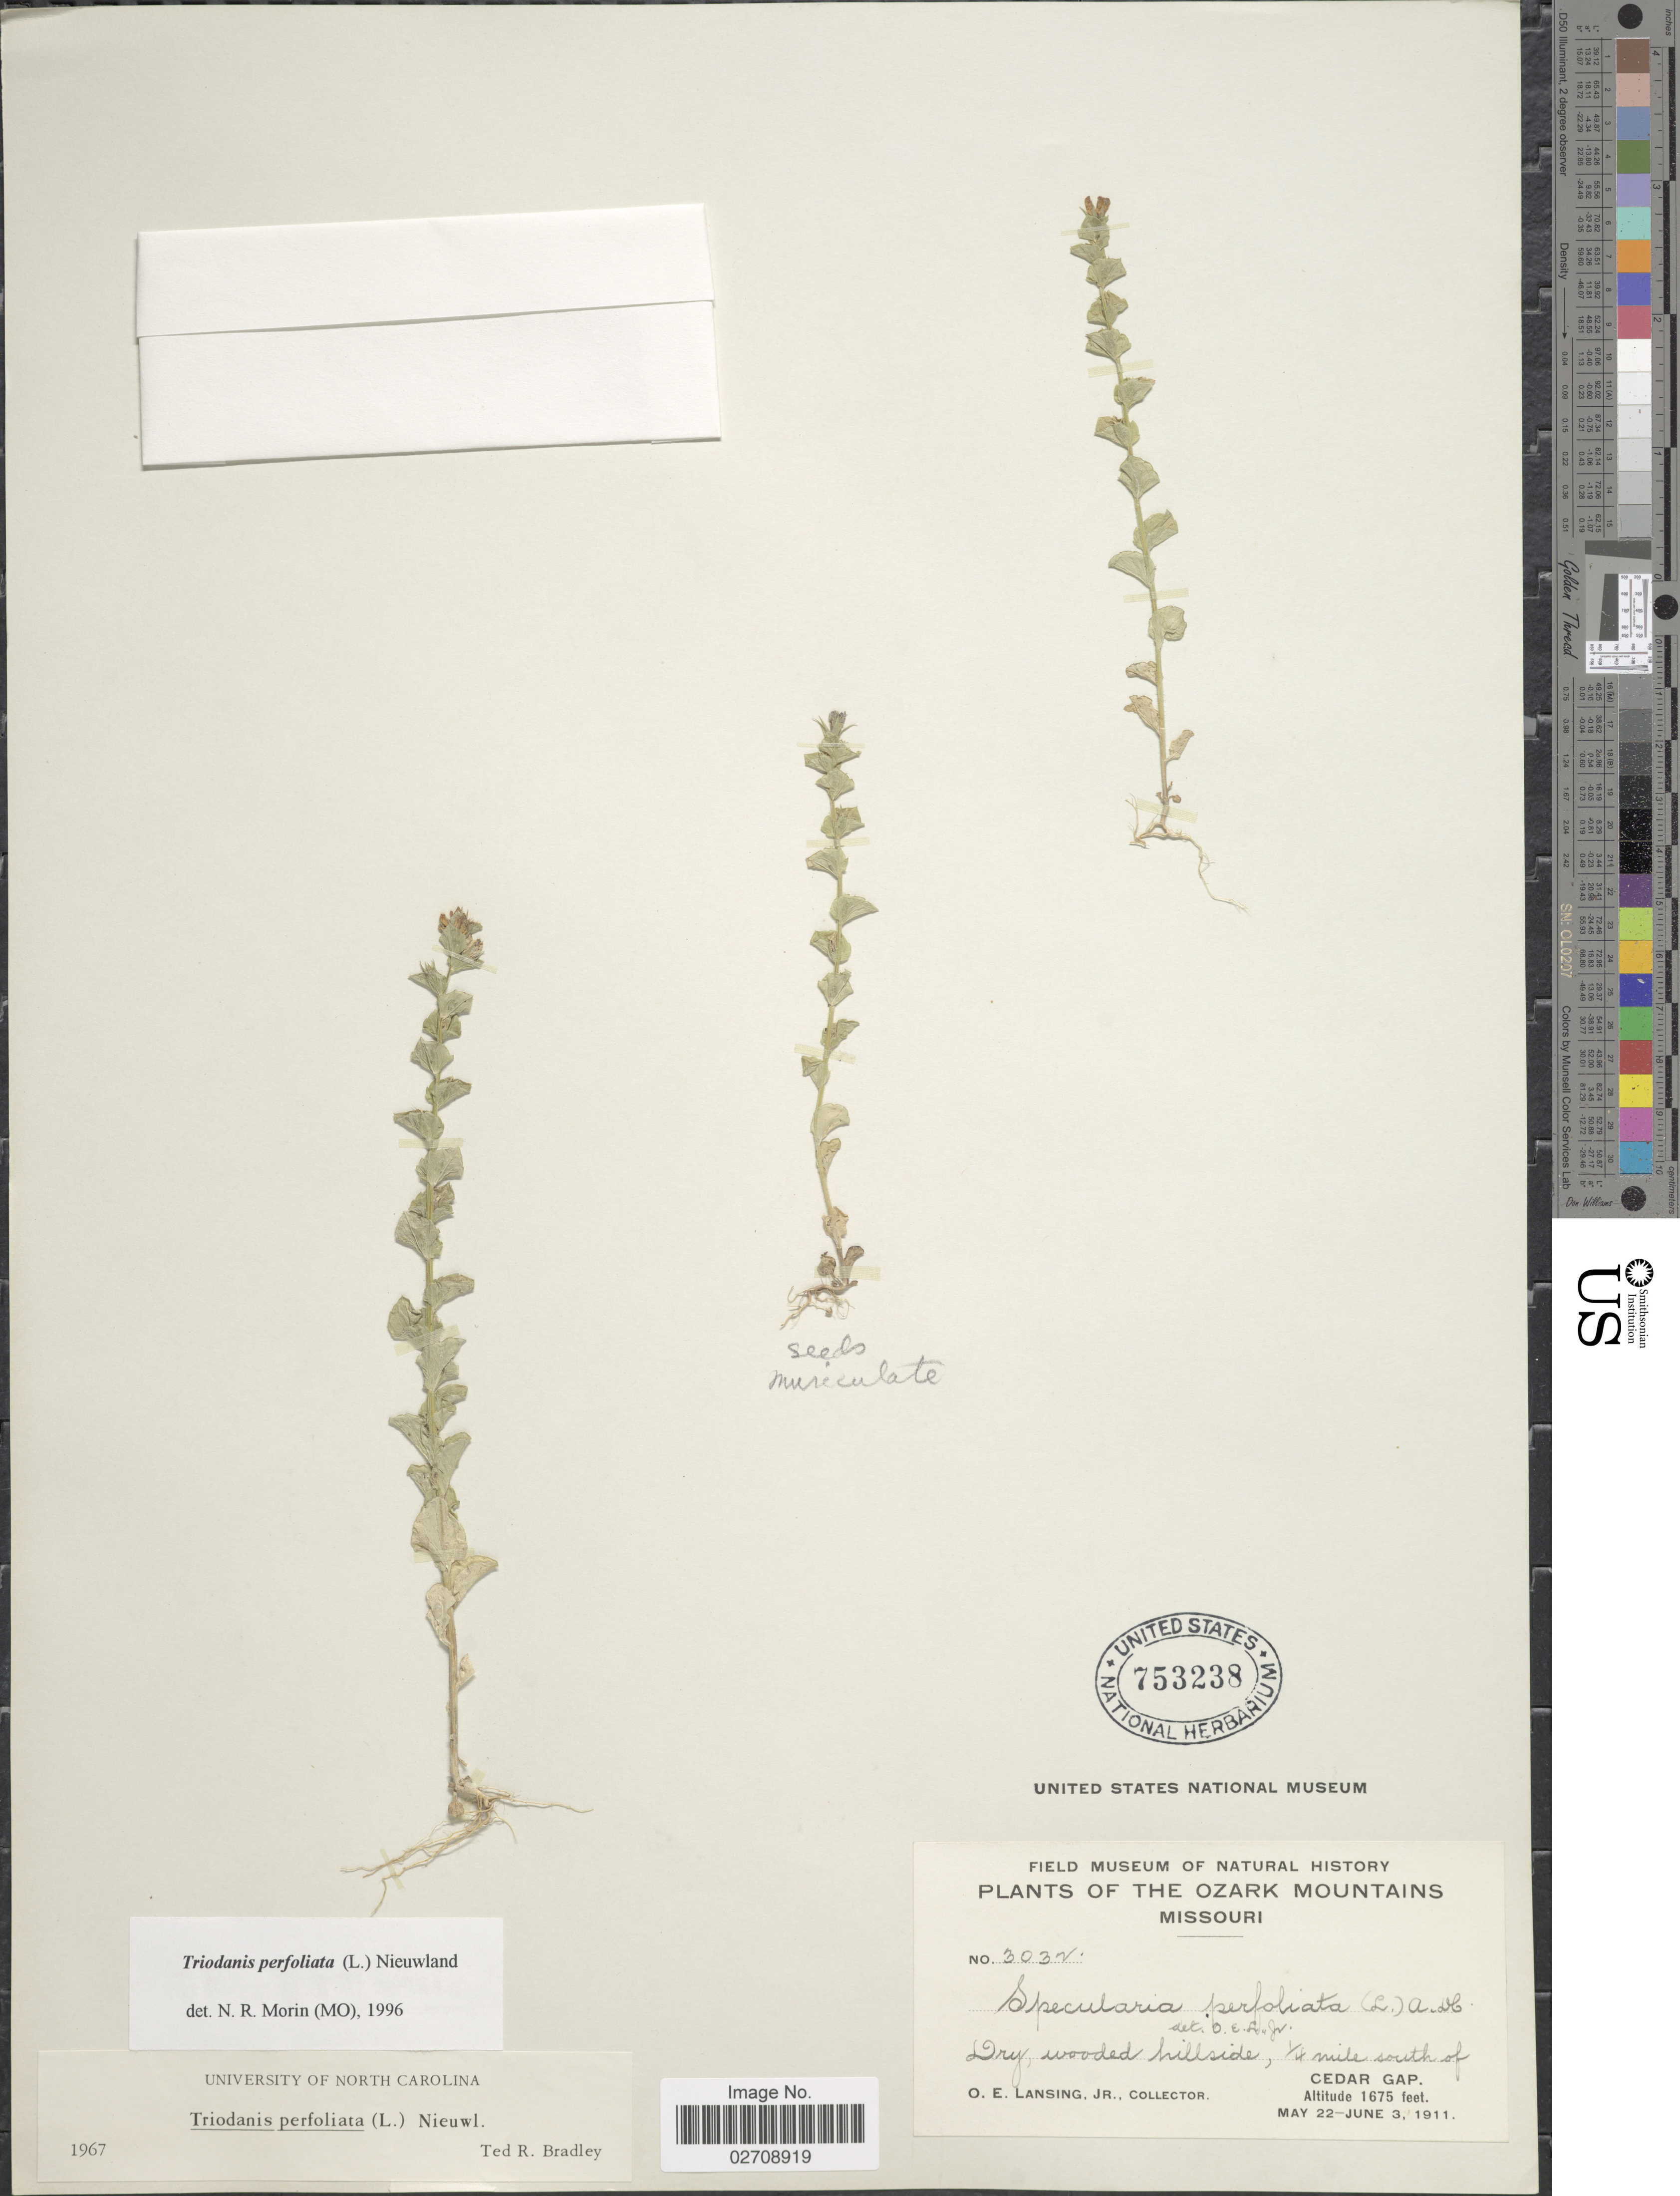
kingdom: Plantae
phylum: Tracheophyta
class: Magnoliopsida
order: Asterales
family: Campanulaceae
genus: Triodanis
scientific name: Triodanis perfoliata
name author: (L.) Nieuwl.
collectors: O. Lansing Jr.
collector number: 3032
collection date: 1911-05-22/1911-06-03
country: United States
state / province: Missouri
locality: The Ozark Mountains. 1/4 mile south of Cedar Gap.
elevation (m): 511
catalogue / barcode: US 753238